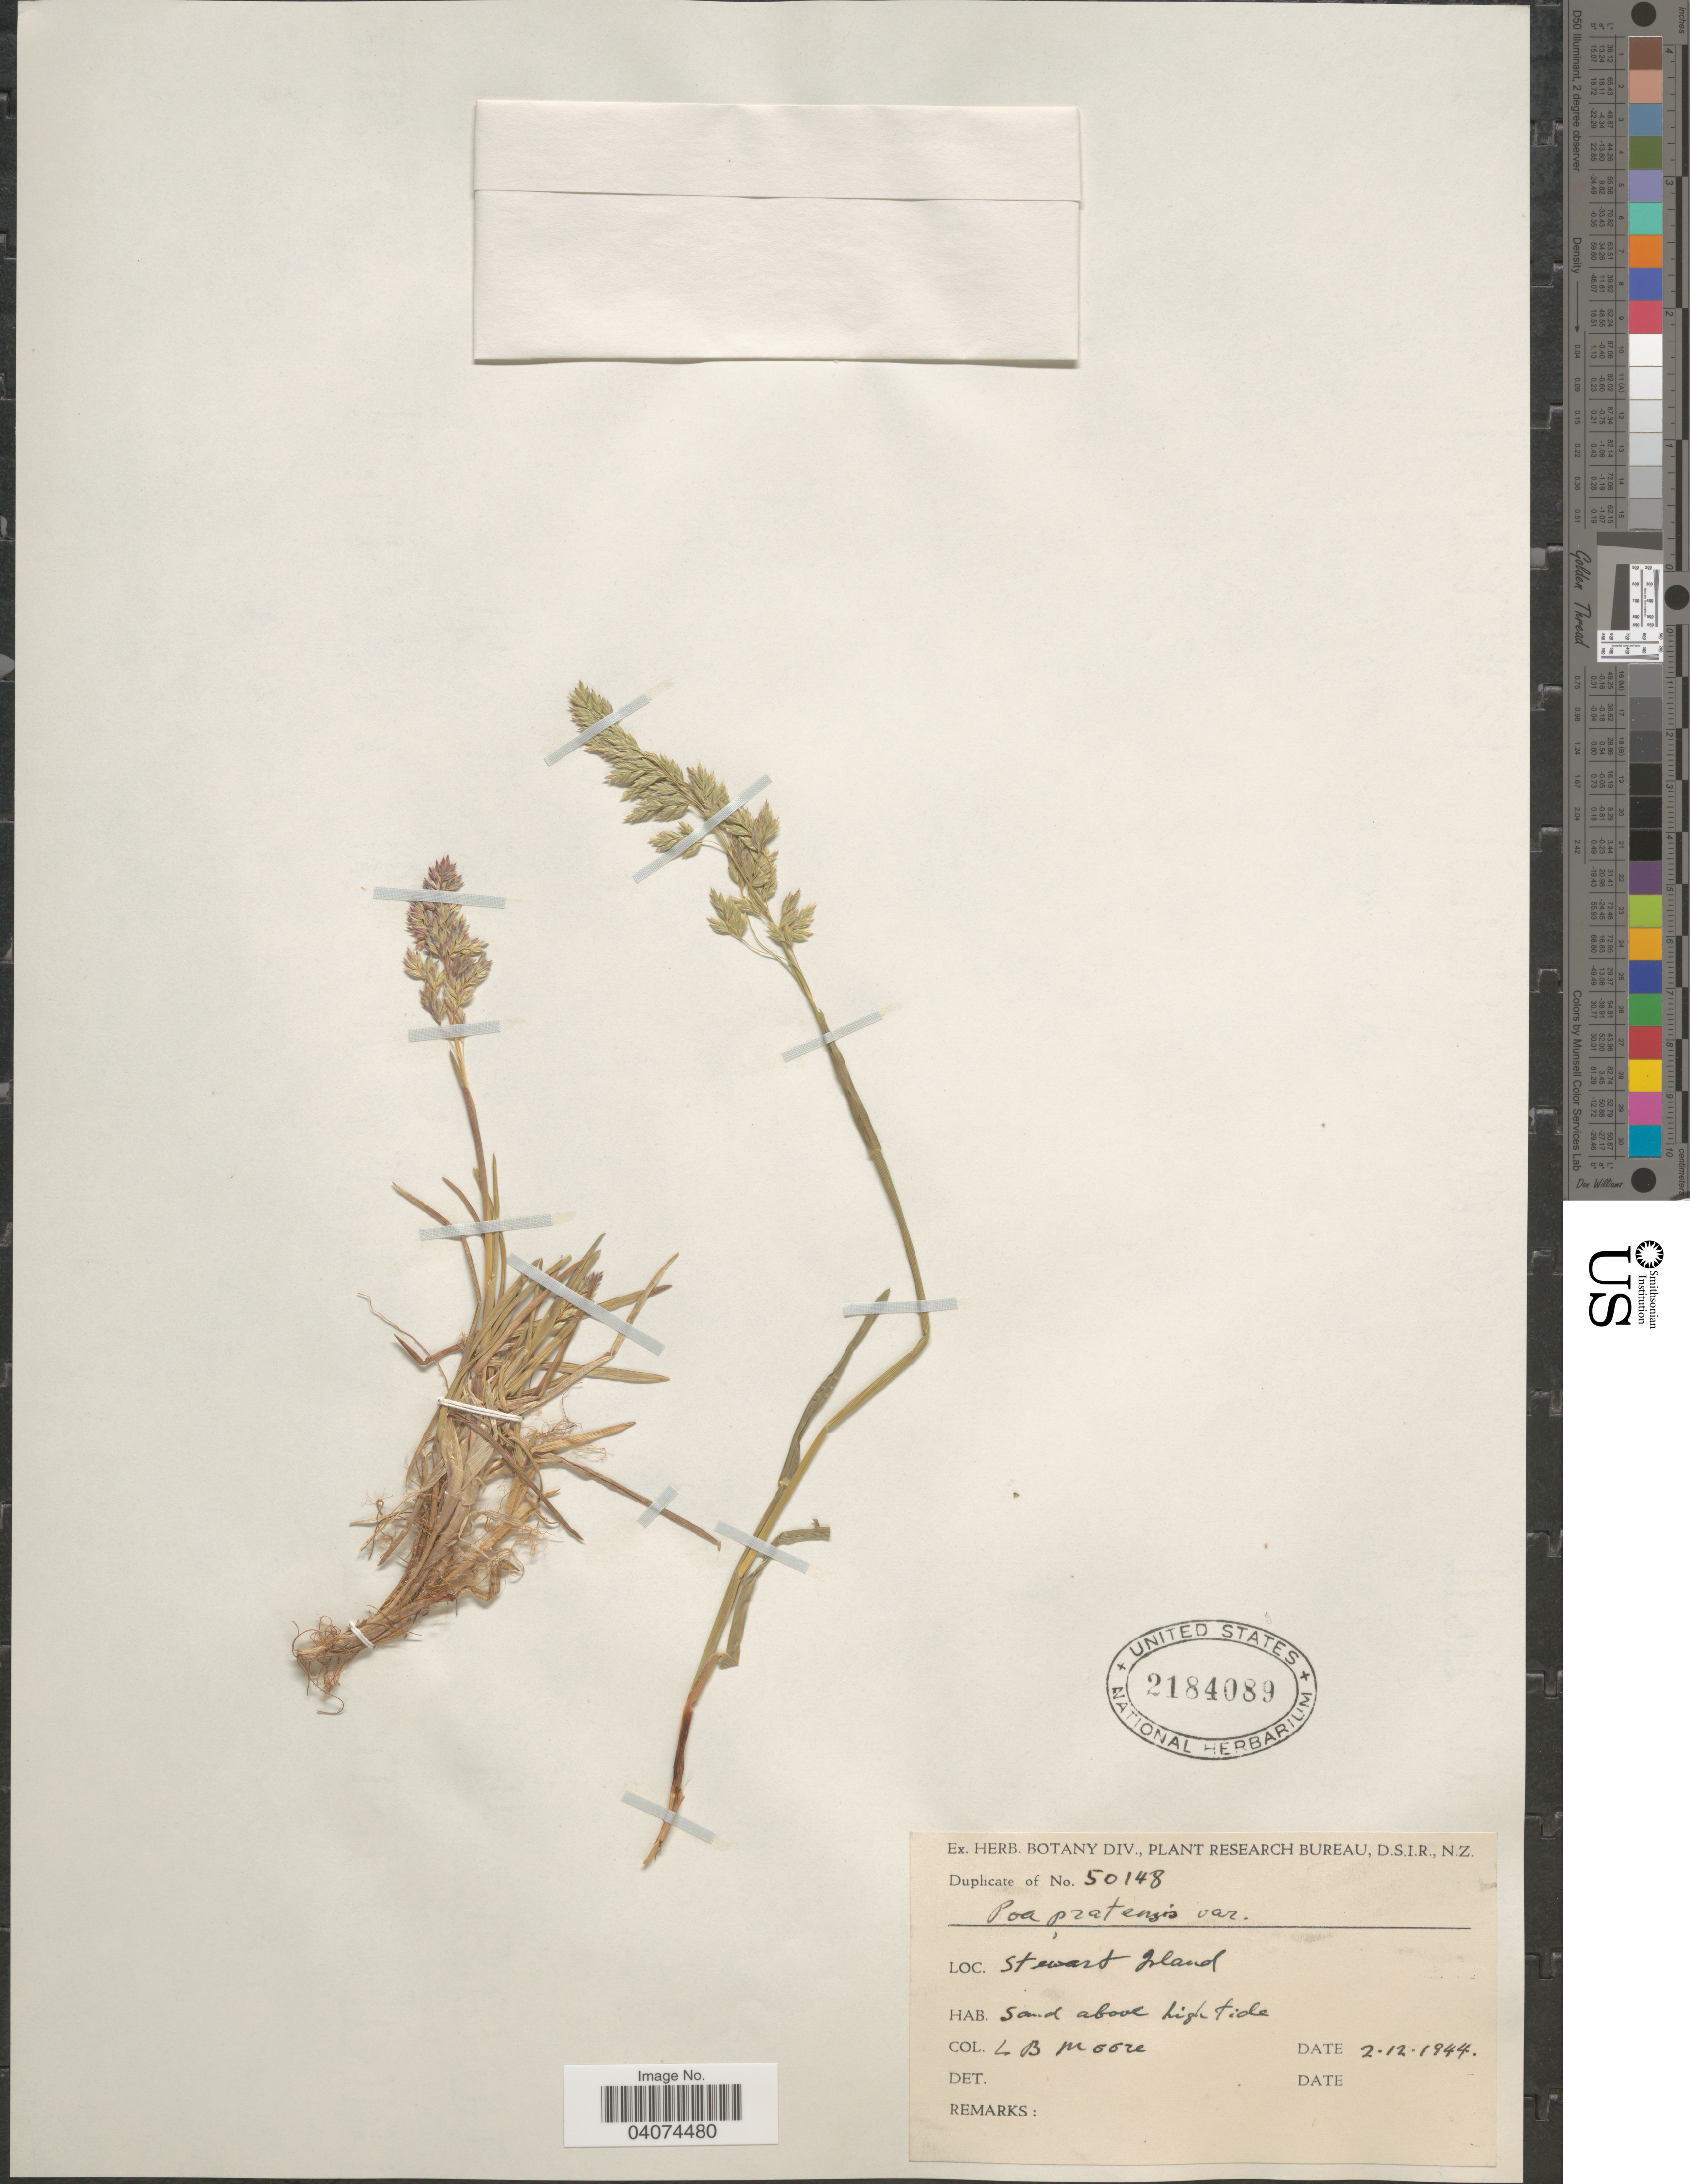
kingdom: Plantae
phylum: Tracheophyta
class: Liliopsida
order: Poales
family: Poaceae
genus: Poa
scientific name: Poa pratensis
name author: L.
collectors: L. Moore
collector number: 50148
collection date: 1944-12-02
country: New Zealand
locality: Stewart Island. Sand above high tide.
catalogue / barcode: US 2184089